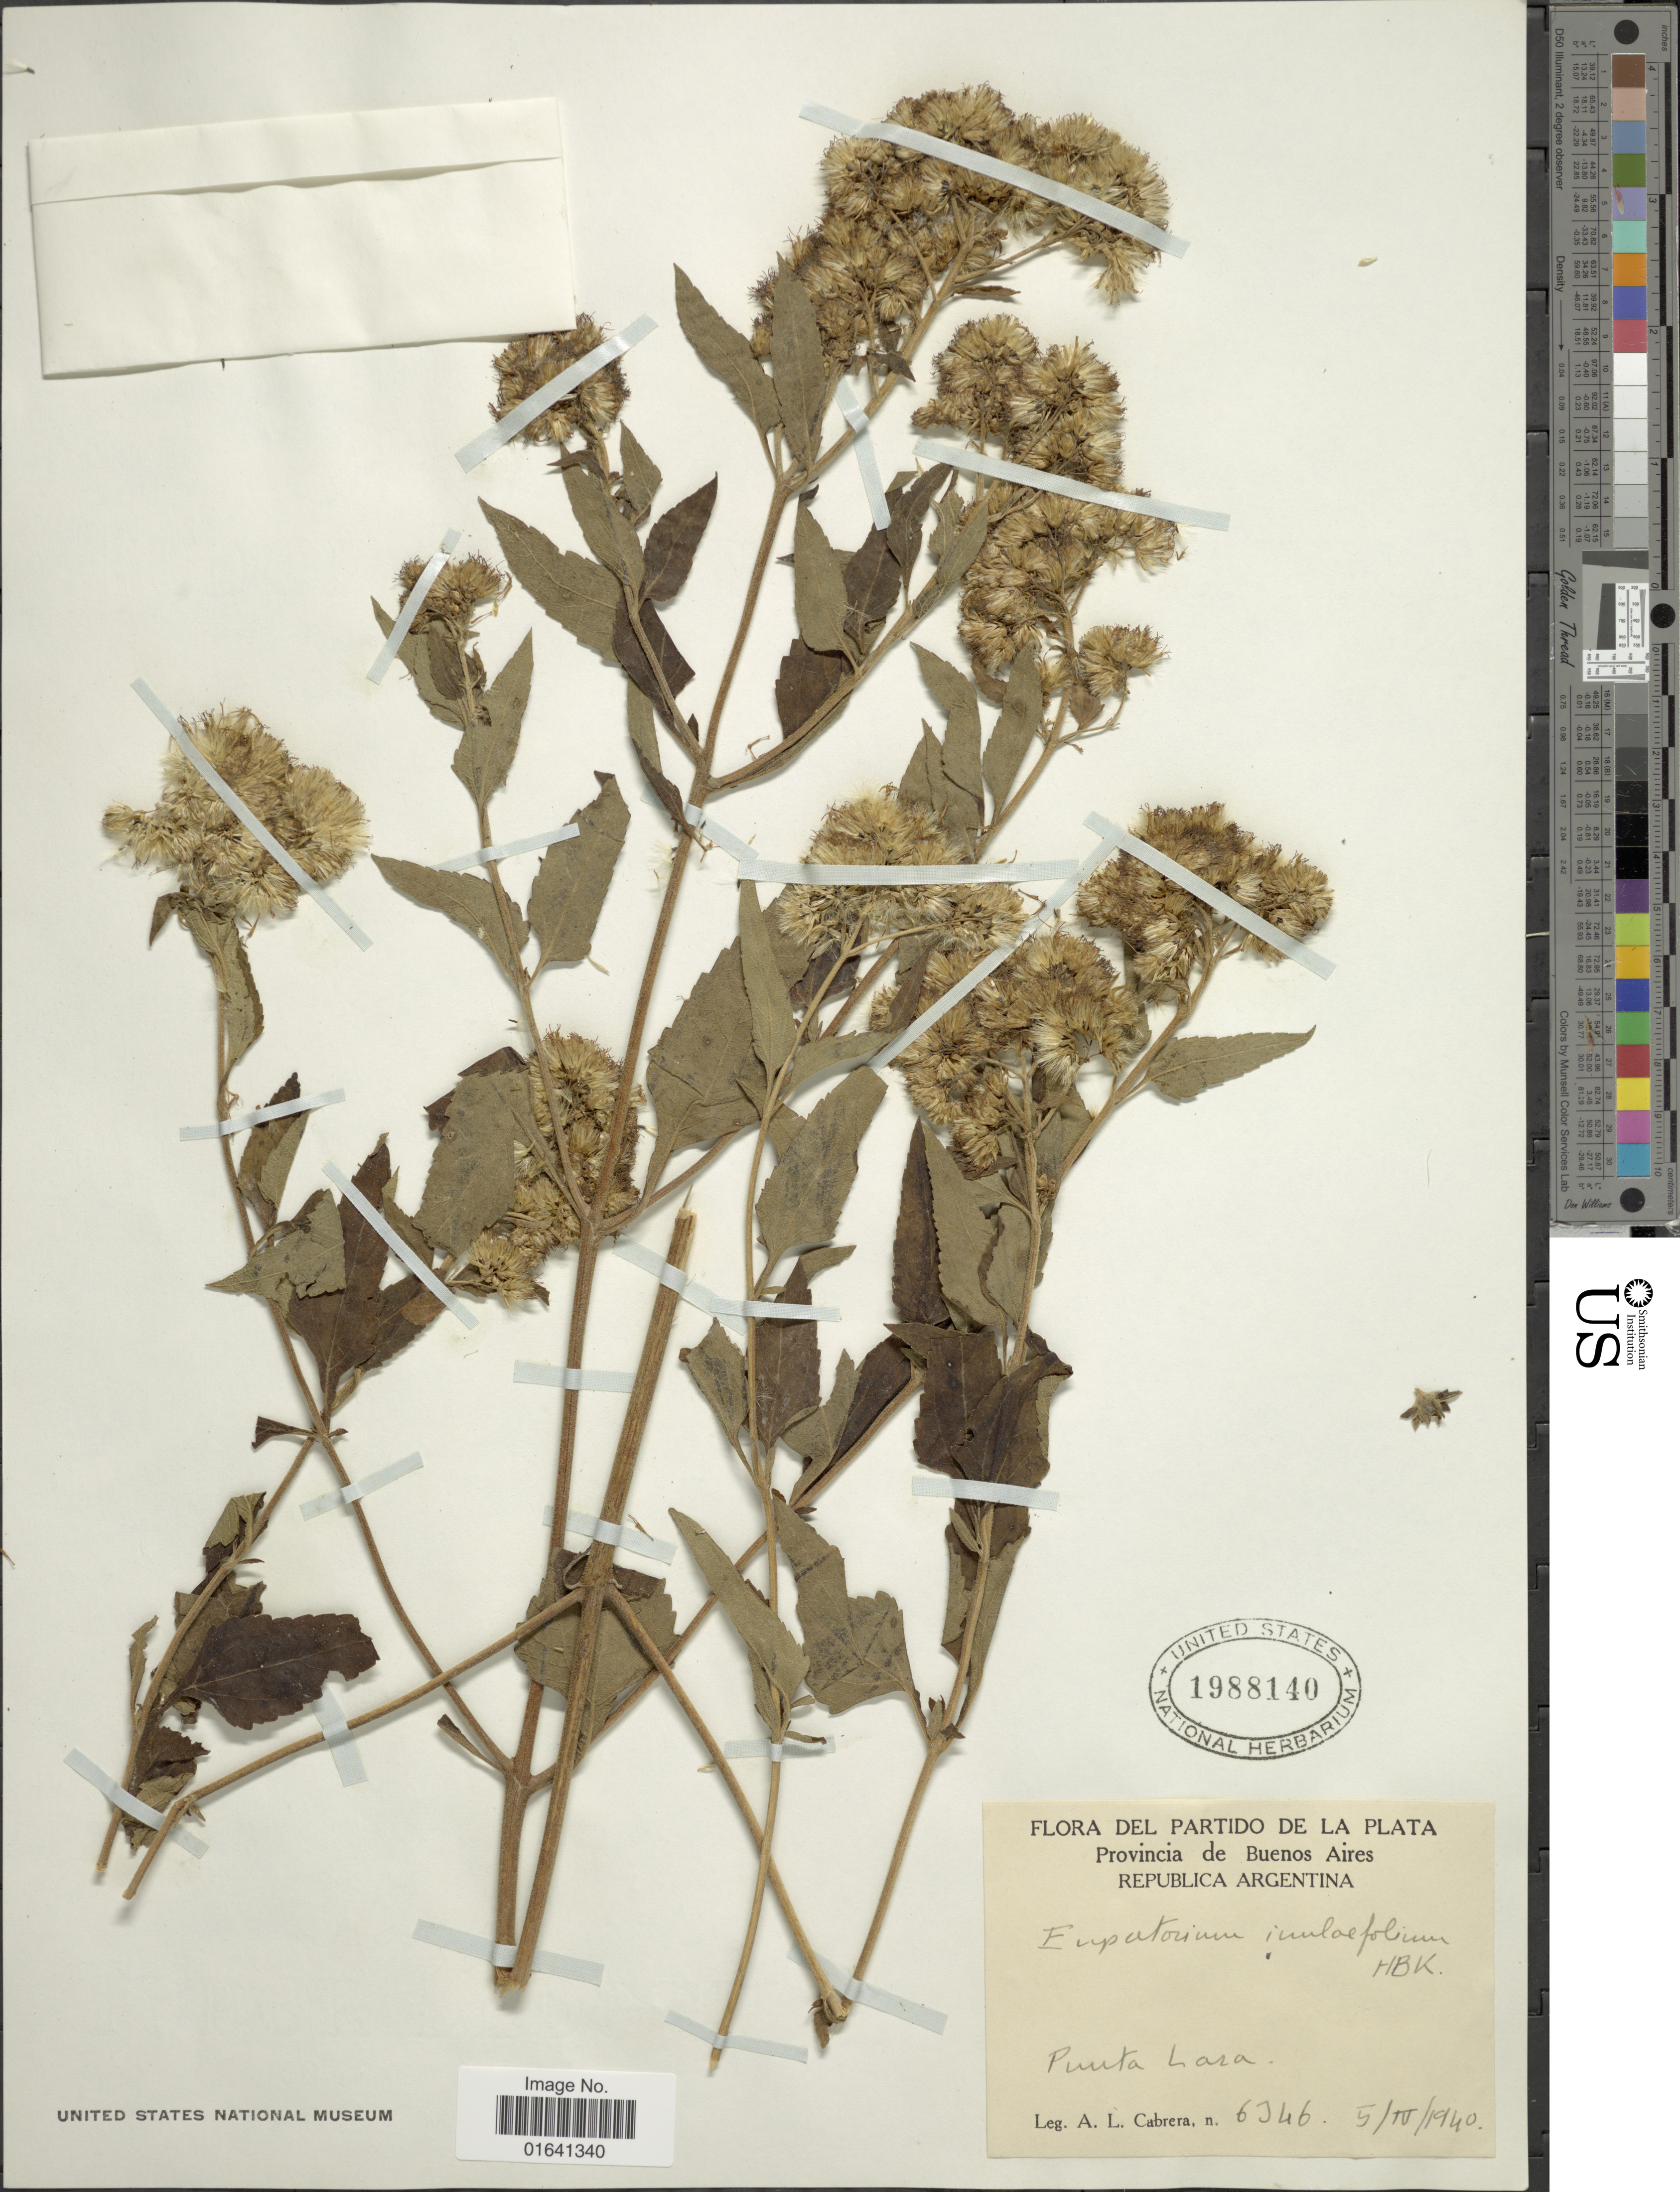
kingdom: Plantae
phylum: Tracheophyta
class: Magnoliopsida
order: Asterales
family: Asteraceae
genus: Austroeupatorium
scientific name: Austroeupatorium inulaefolium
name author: (Kunth) R.M. King & H. Rob.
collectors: A. L. Cabrera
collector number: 6346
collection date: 1940-04-05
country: Argentina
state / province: Buenos Aires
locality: Del Partido de La Plata, Punta Lara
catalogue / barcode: US 1988140